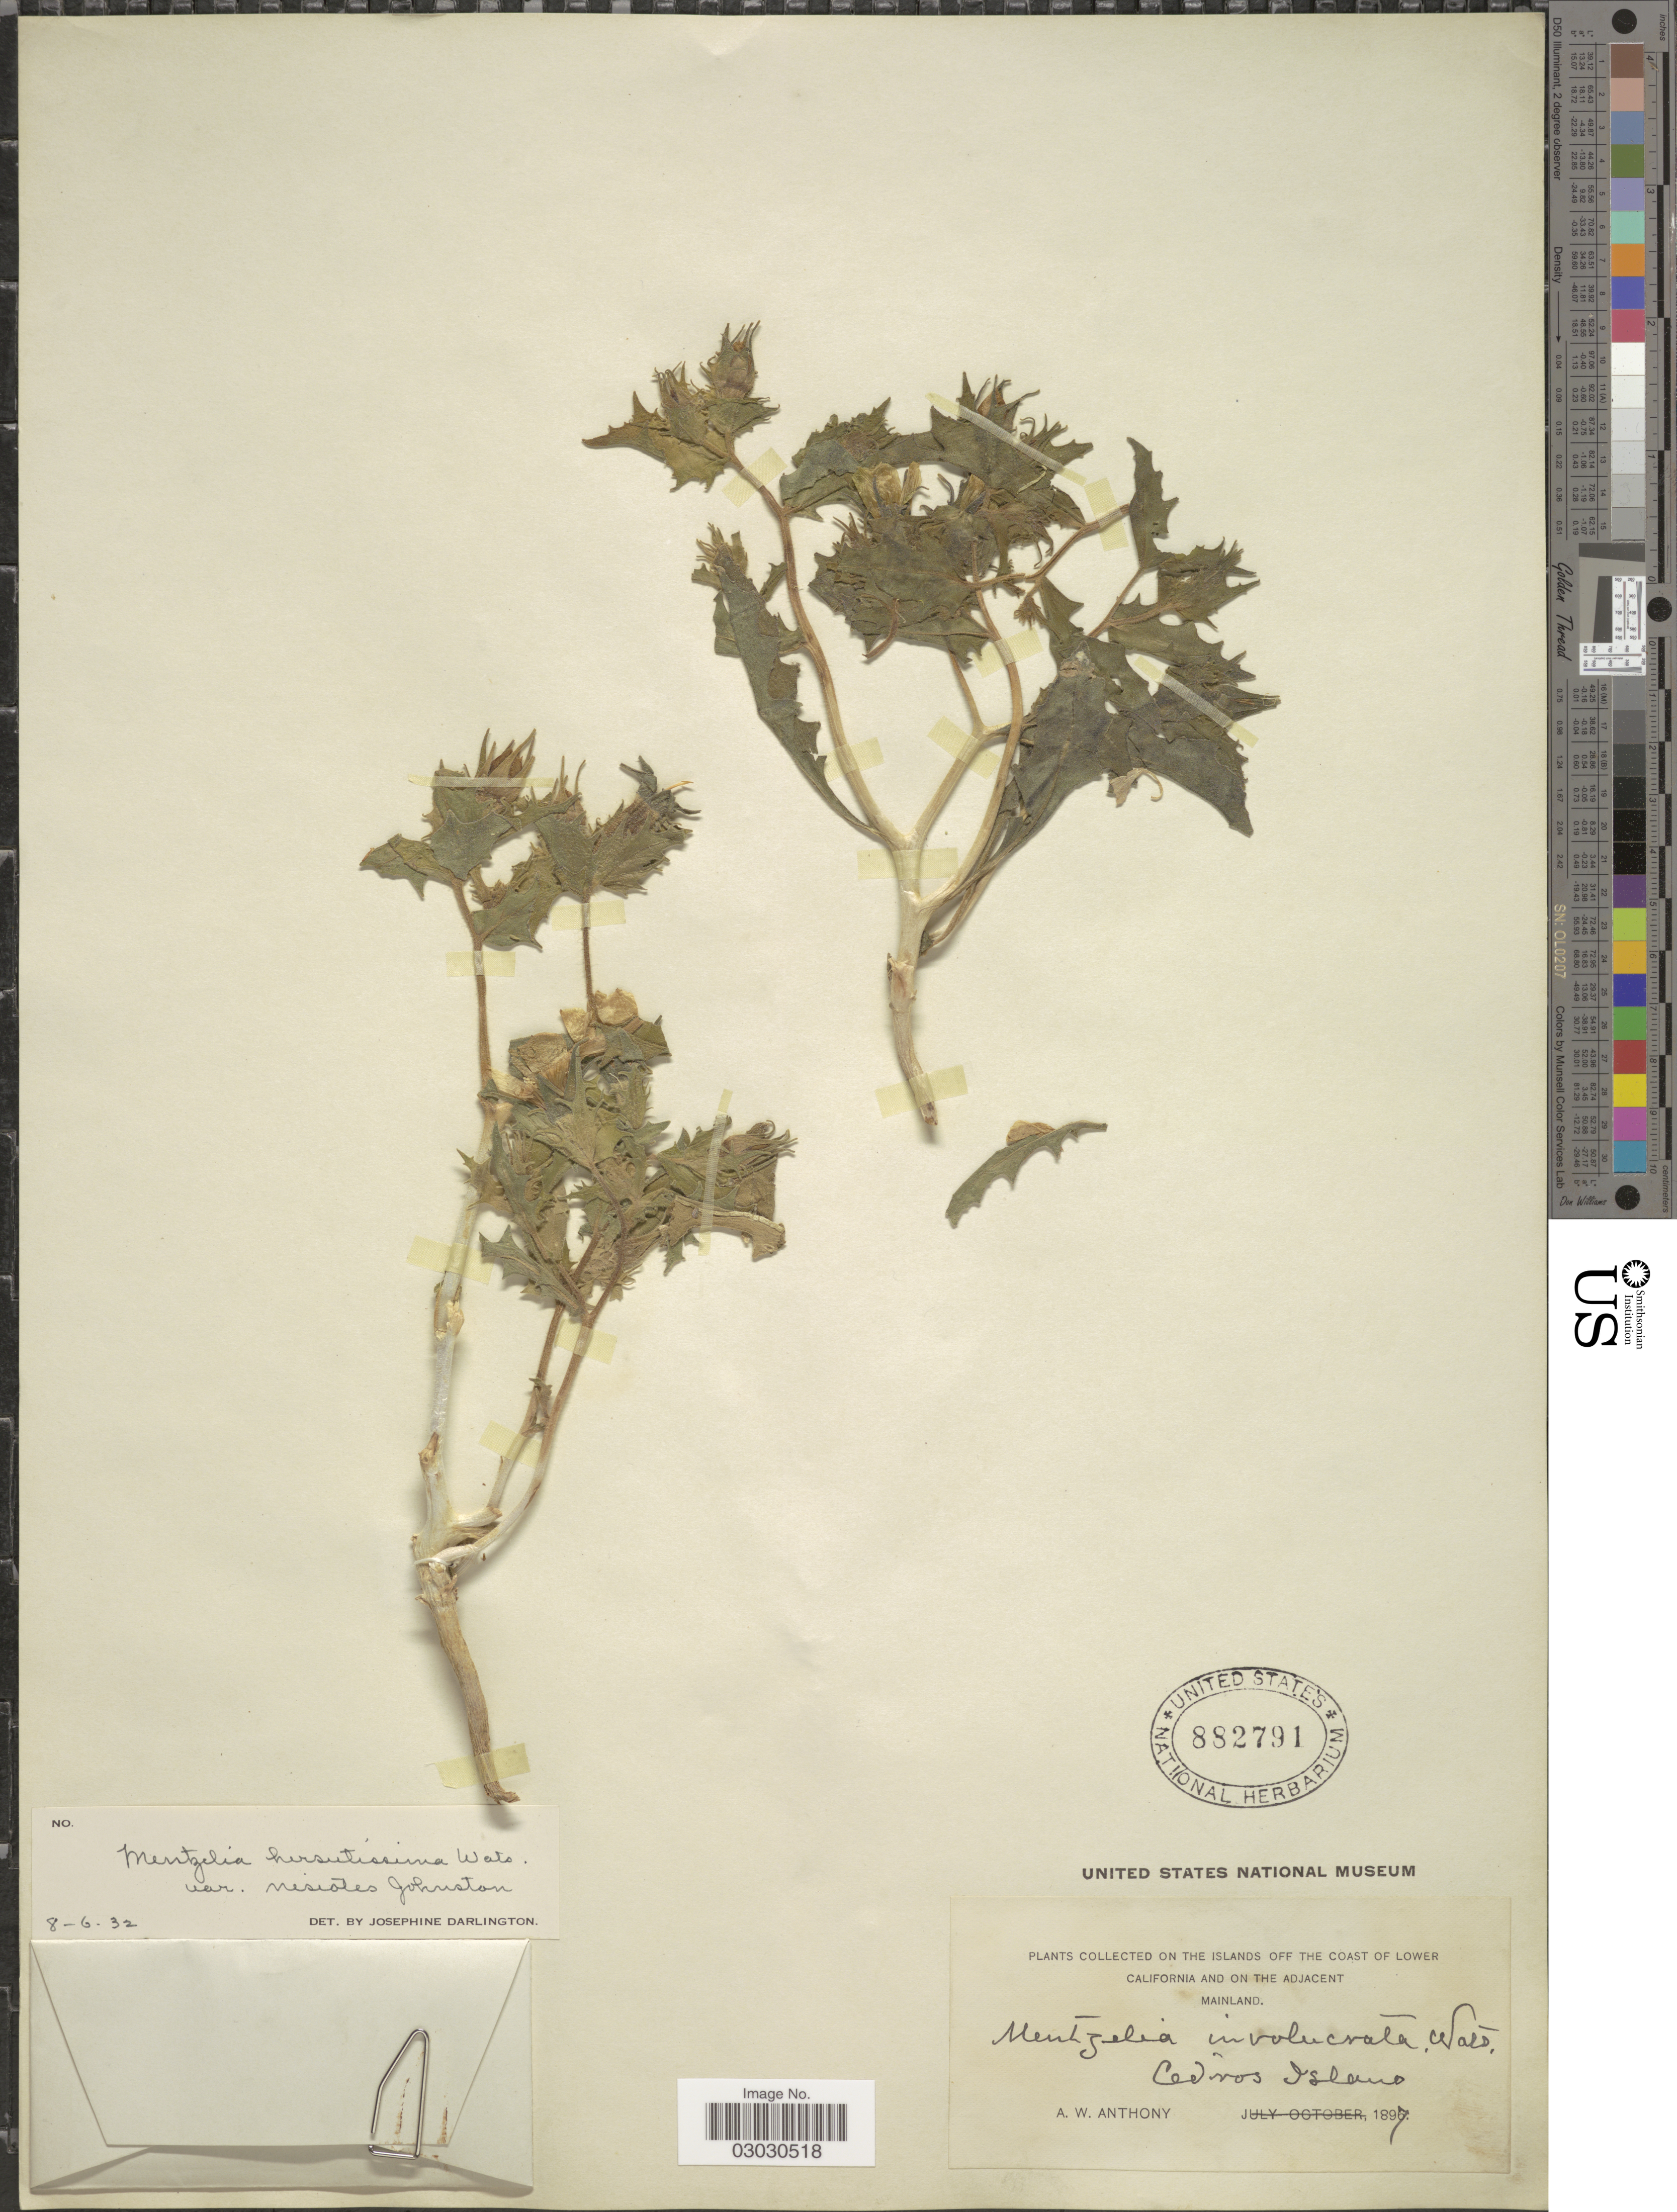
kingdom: Plantae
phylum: Tracheophyta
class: Magnoliopsida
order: Cornales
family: Loasaceae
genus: Mentzelia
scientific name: Mentzelia hirsutissima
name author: S. Watson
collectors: A. W. Anthony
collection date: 1897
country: Mexico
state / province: Baja California Norte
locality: On the islands off the coast of Lower California and on the adjacent Mainland. Cedros Island.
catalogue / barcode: US 882791